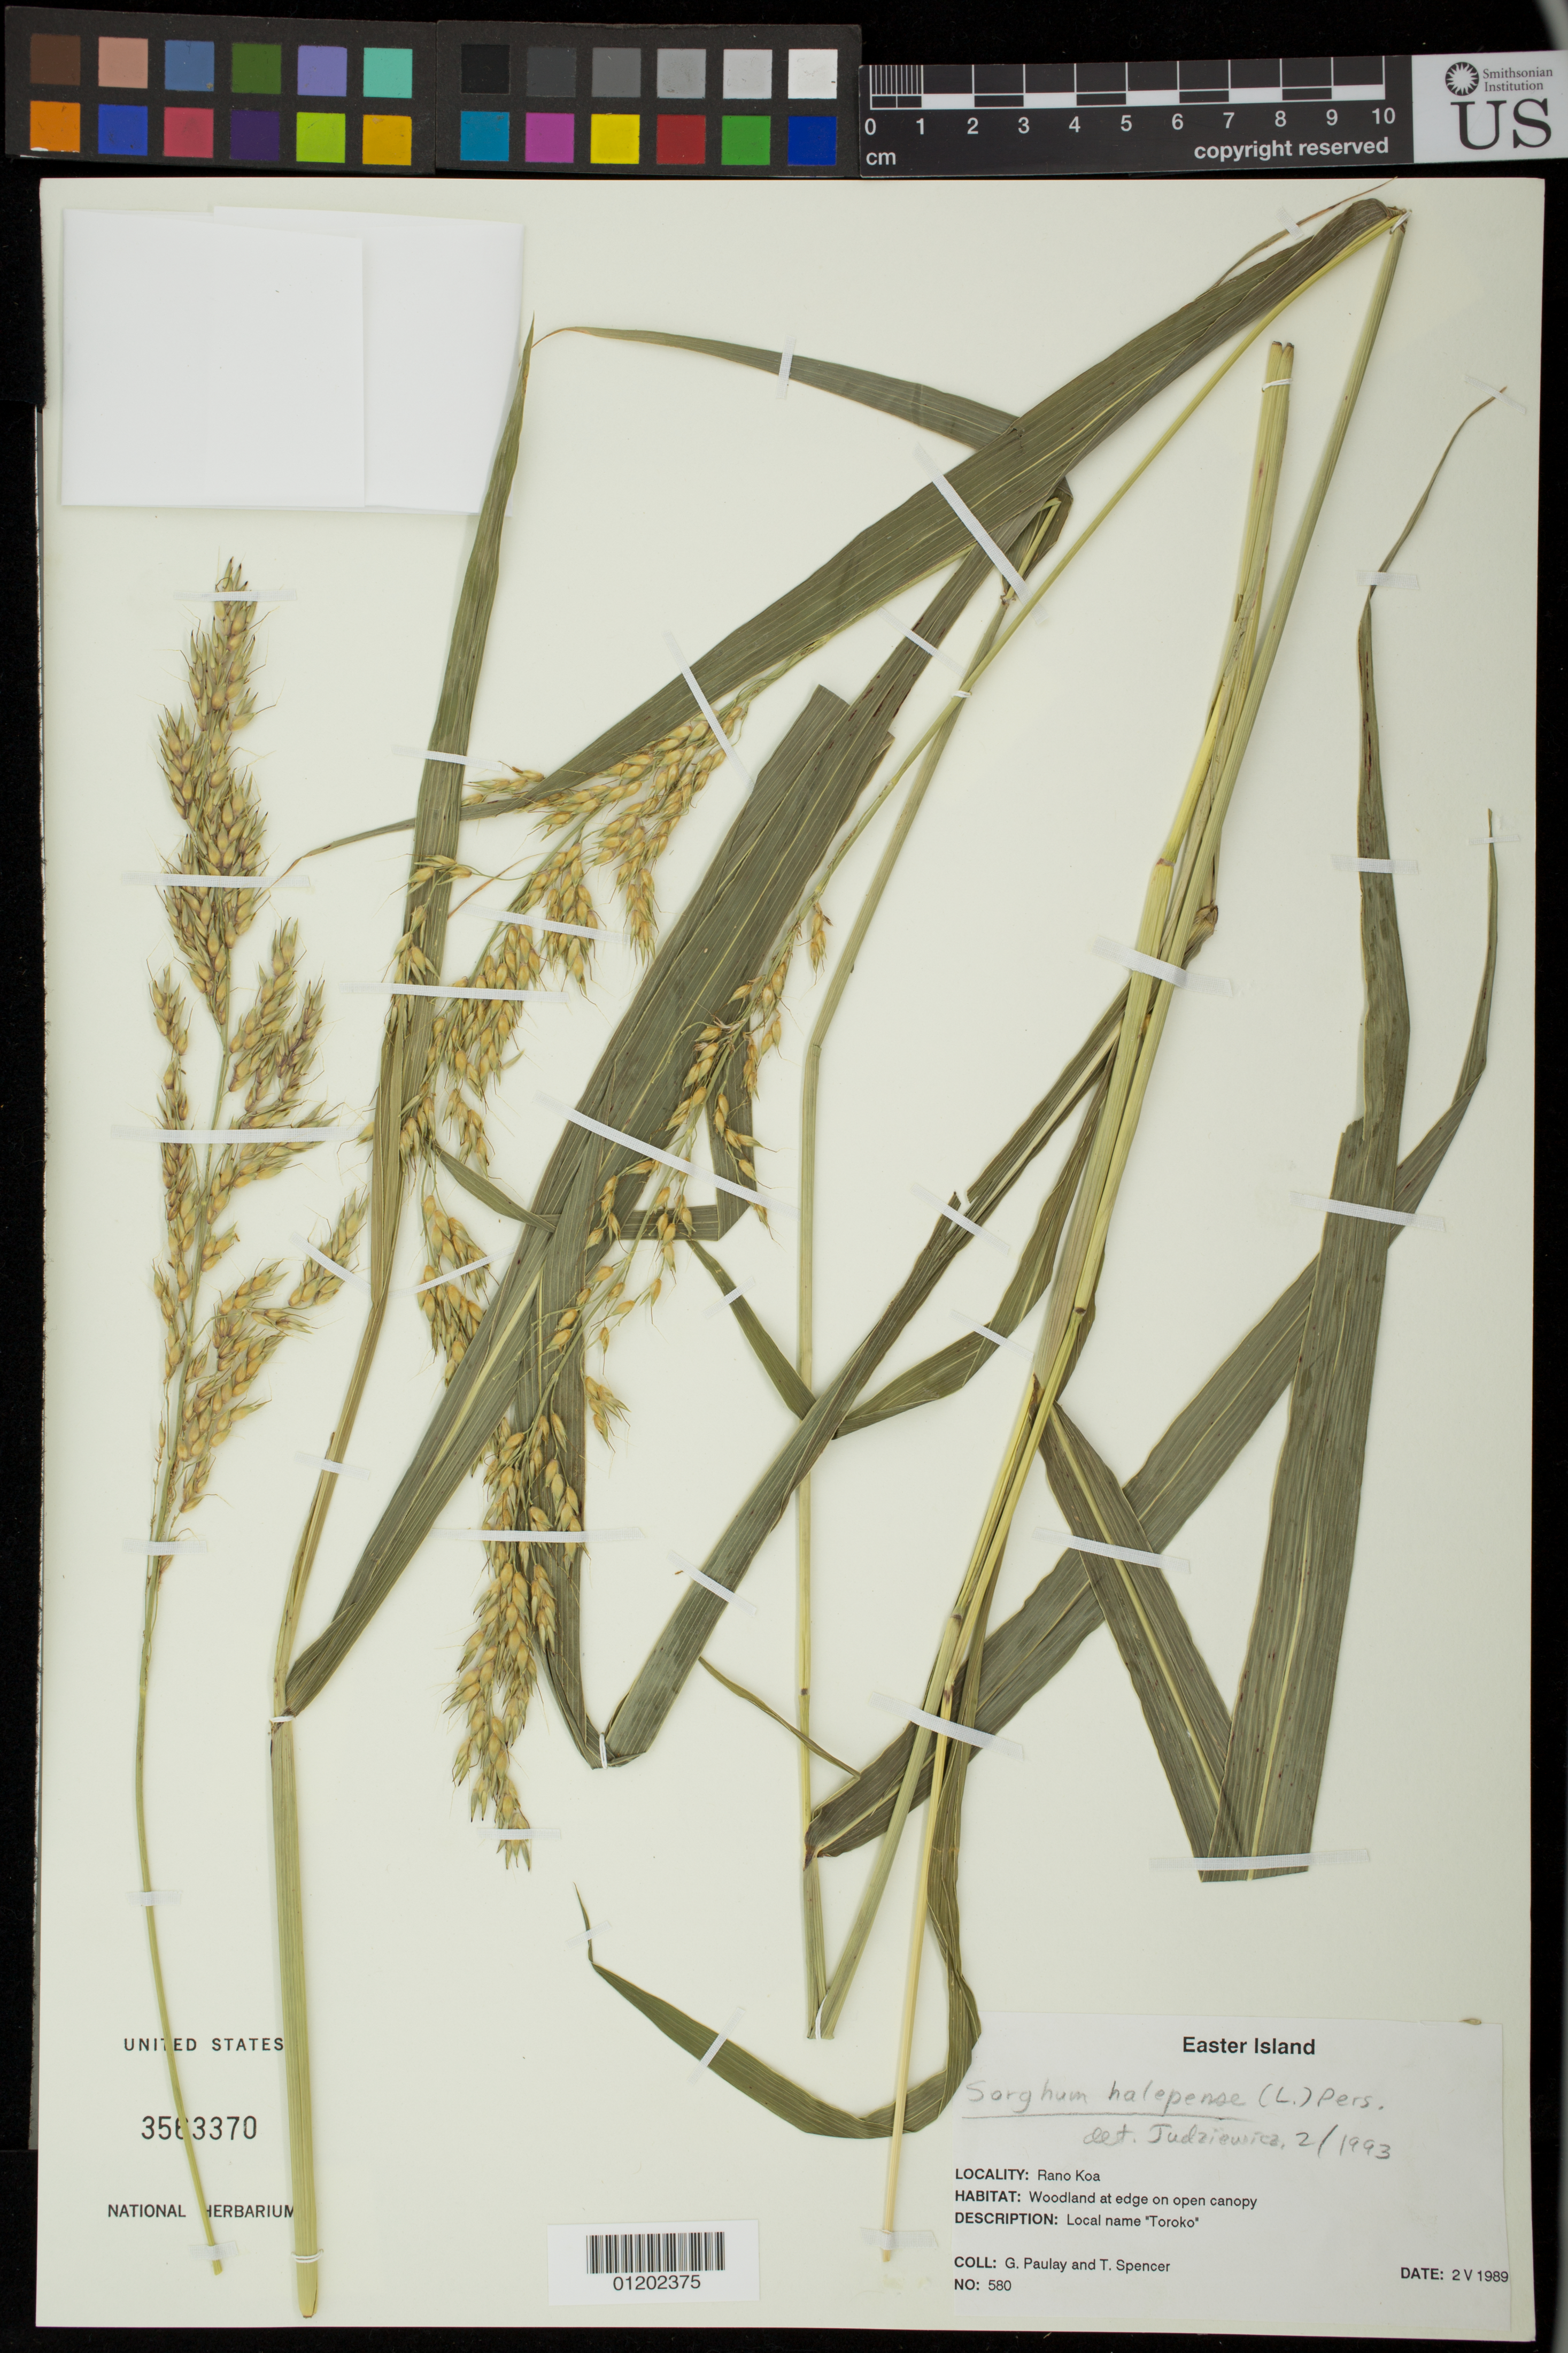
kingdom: Plantae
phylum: Tracheophyta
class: Liliopsida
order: Poales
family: Poaceae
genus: Sorghum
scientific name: Sorghum halepense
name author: (L.) Pers.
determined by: Judaiewica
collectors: G. Paulay & T. Spencer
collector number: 580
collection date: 1989-05-02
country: Chile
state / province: Valparaíso (V)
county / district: Isla de Pascua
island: Easter Island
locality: Rano Koa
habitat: Woodland at edge on open canopy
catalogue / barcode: US 3563370